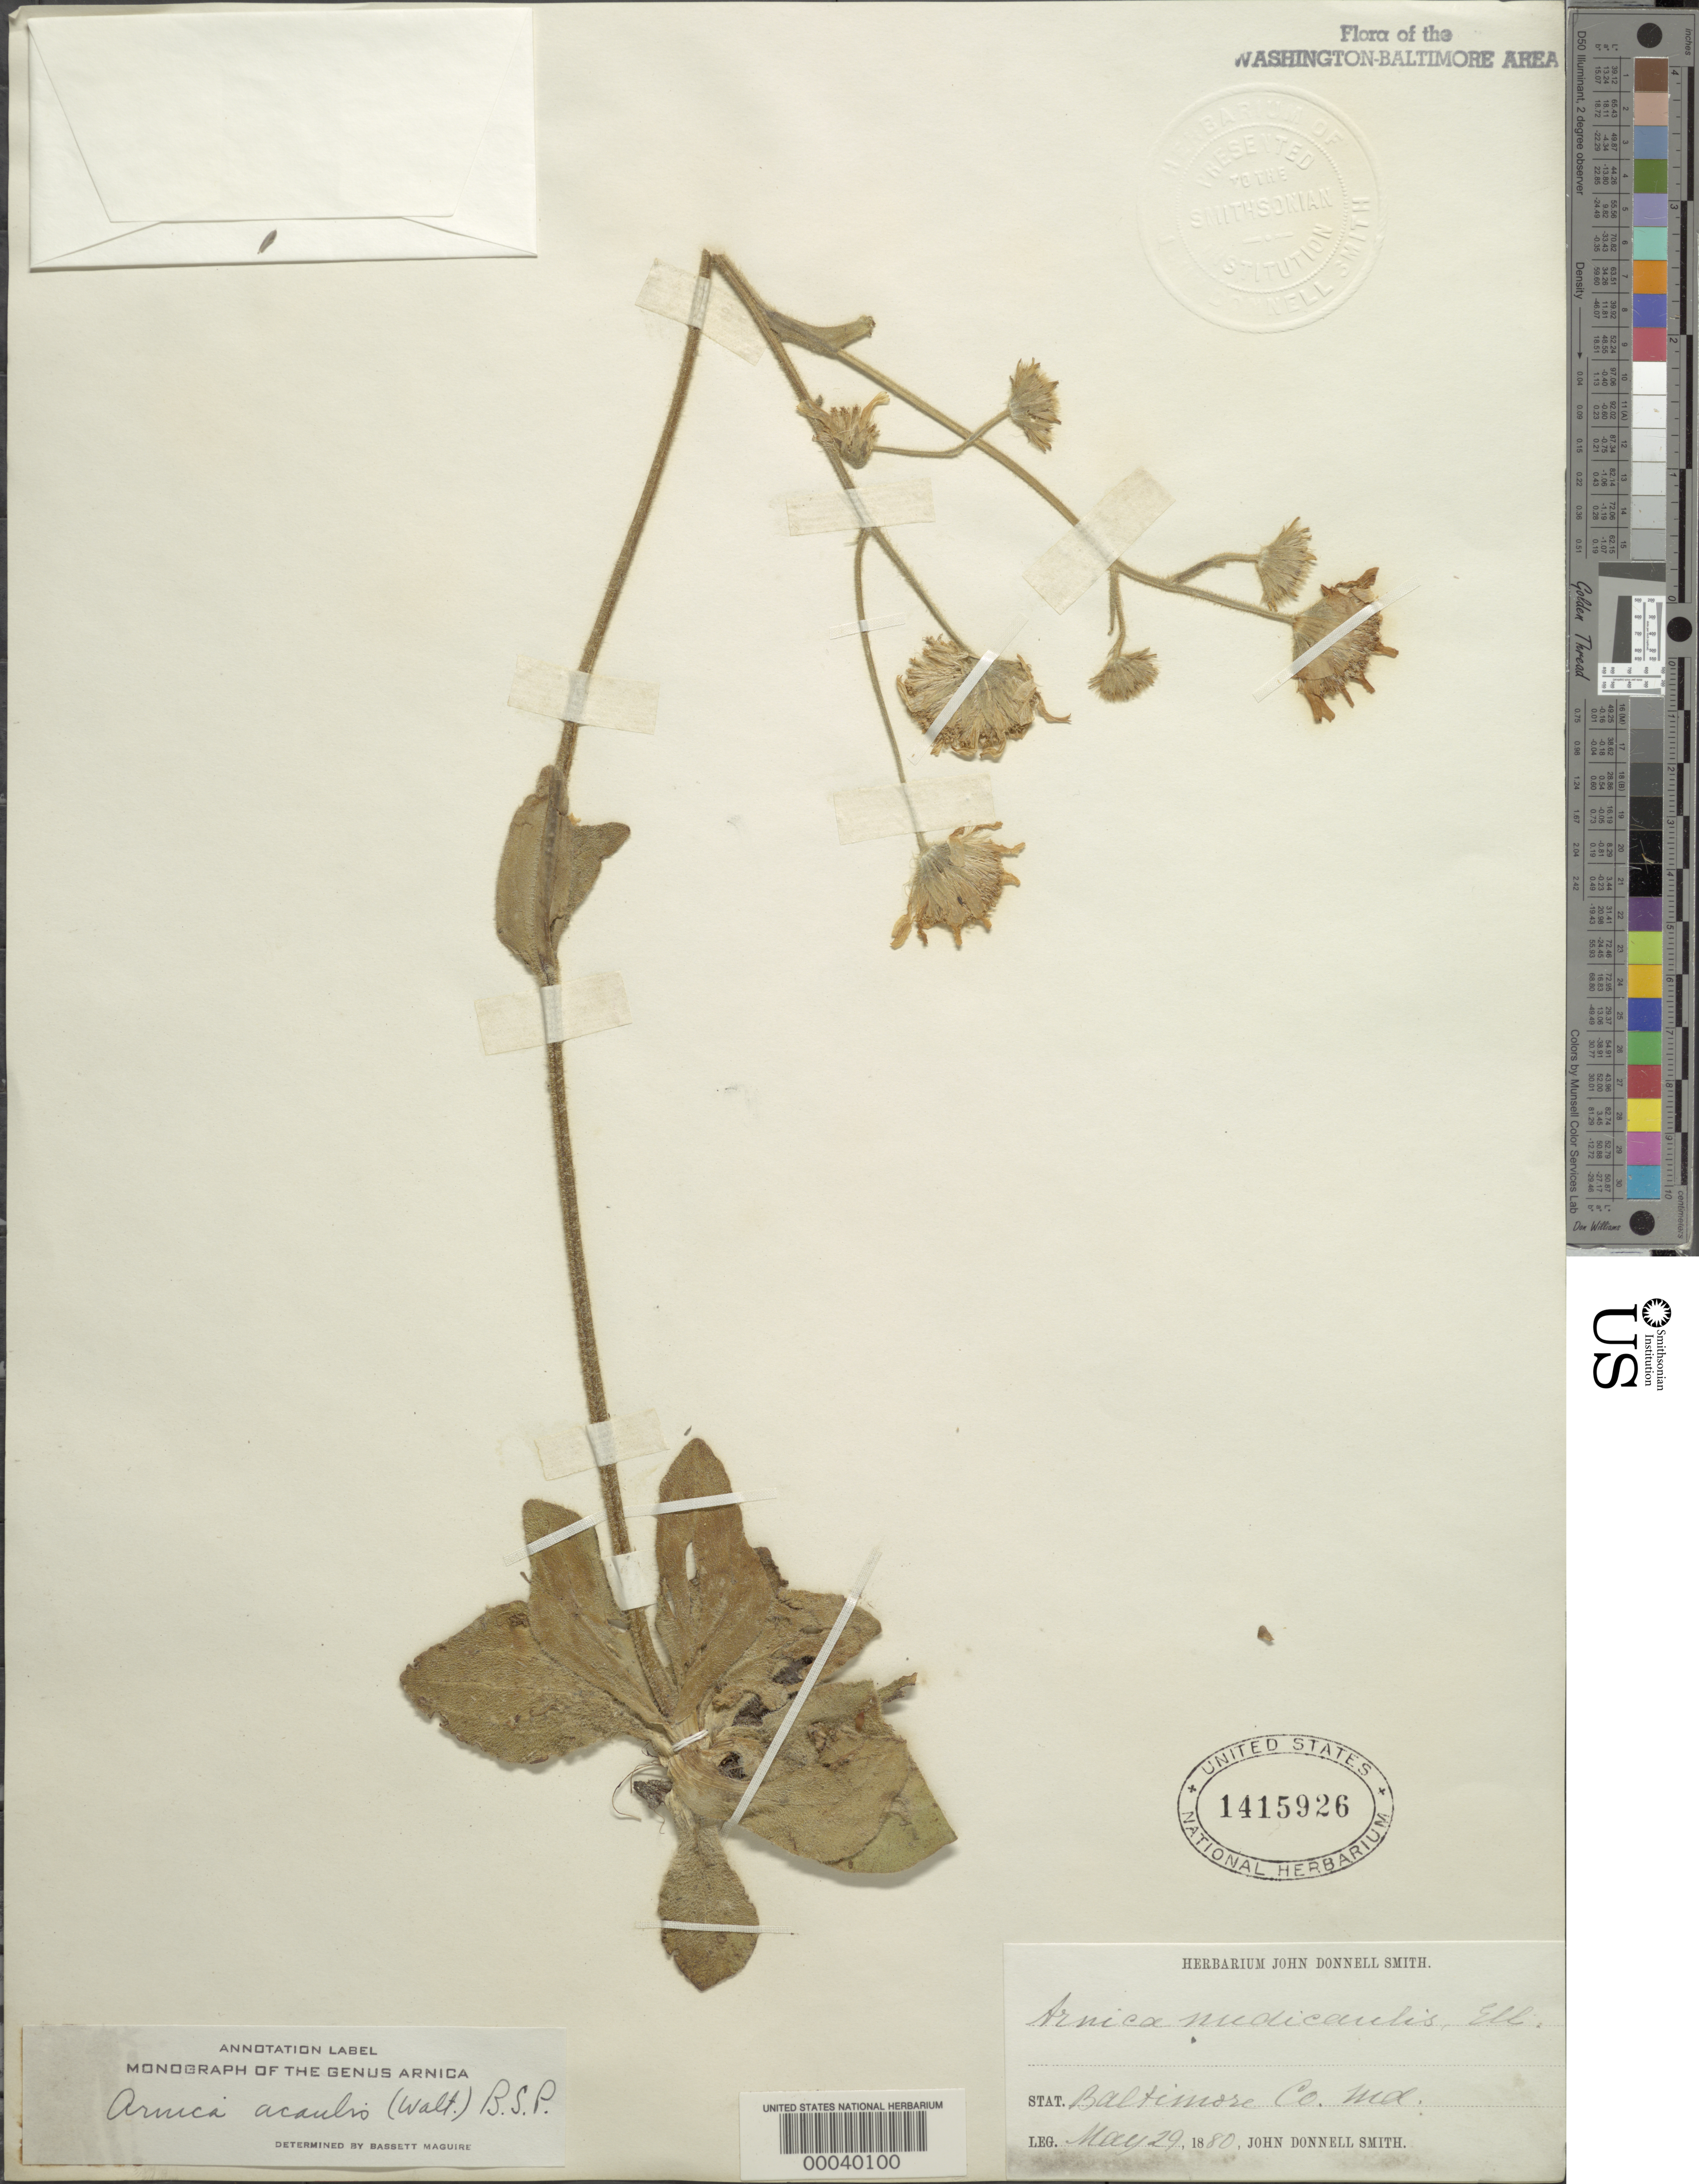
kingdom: Plantae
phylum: Tracheophyta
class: Magnoliopsida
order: Asterales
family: Asteraceae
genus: Arnica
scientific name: Arnica acaulis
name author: (Walter) Britton, Stearns & Poggenb.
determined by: Maguire, Bassett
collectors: J. Donnell Smith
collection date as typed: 29 May 1880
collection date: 1880-05-29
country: United States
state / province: Maryland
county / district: Baltimore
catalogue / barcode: US 1415926